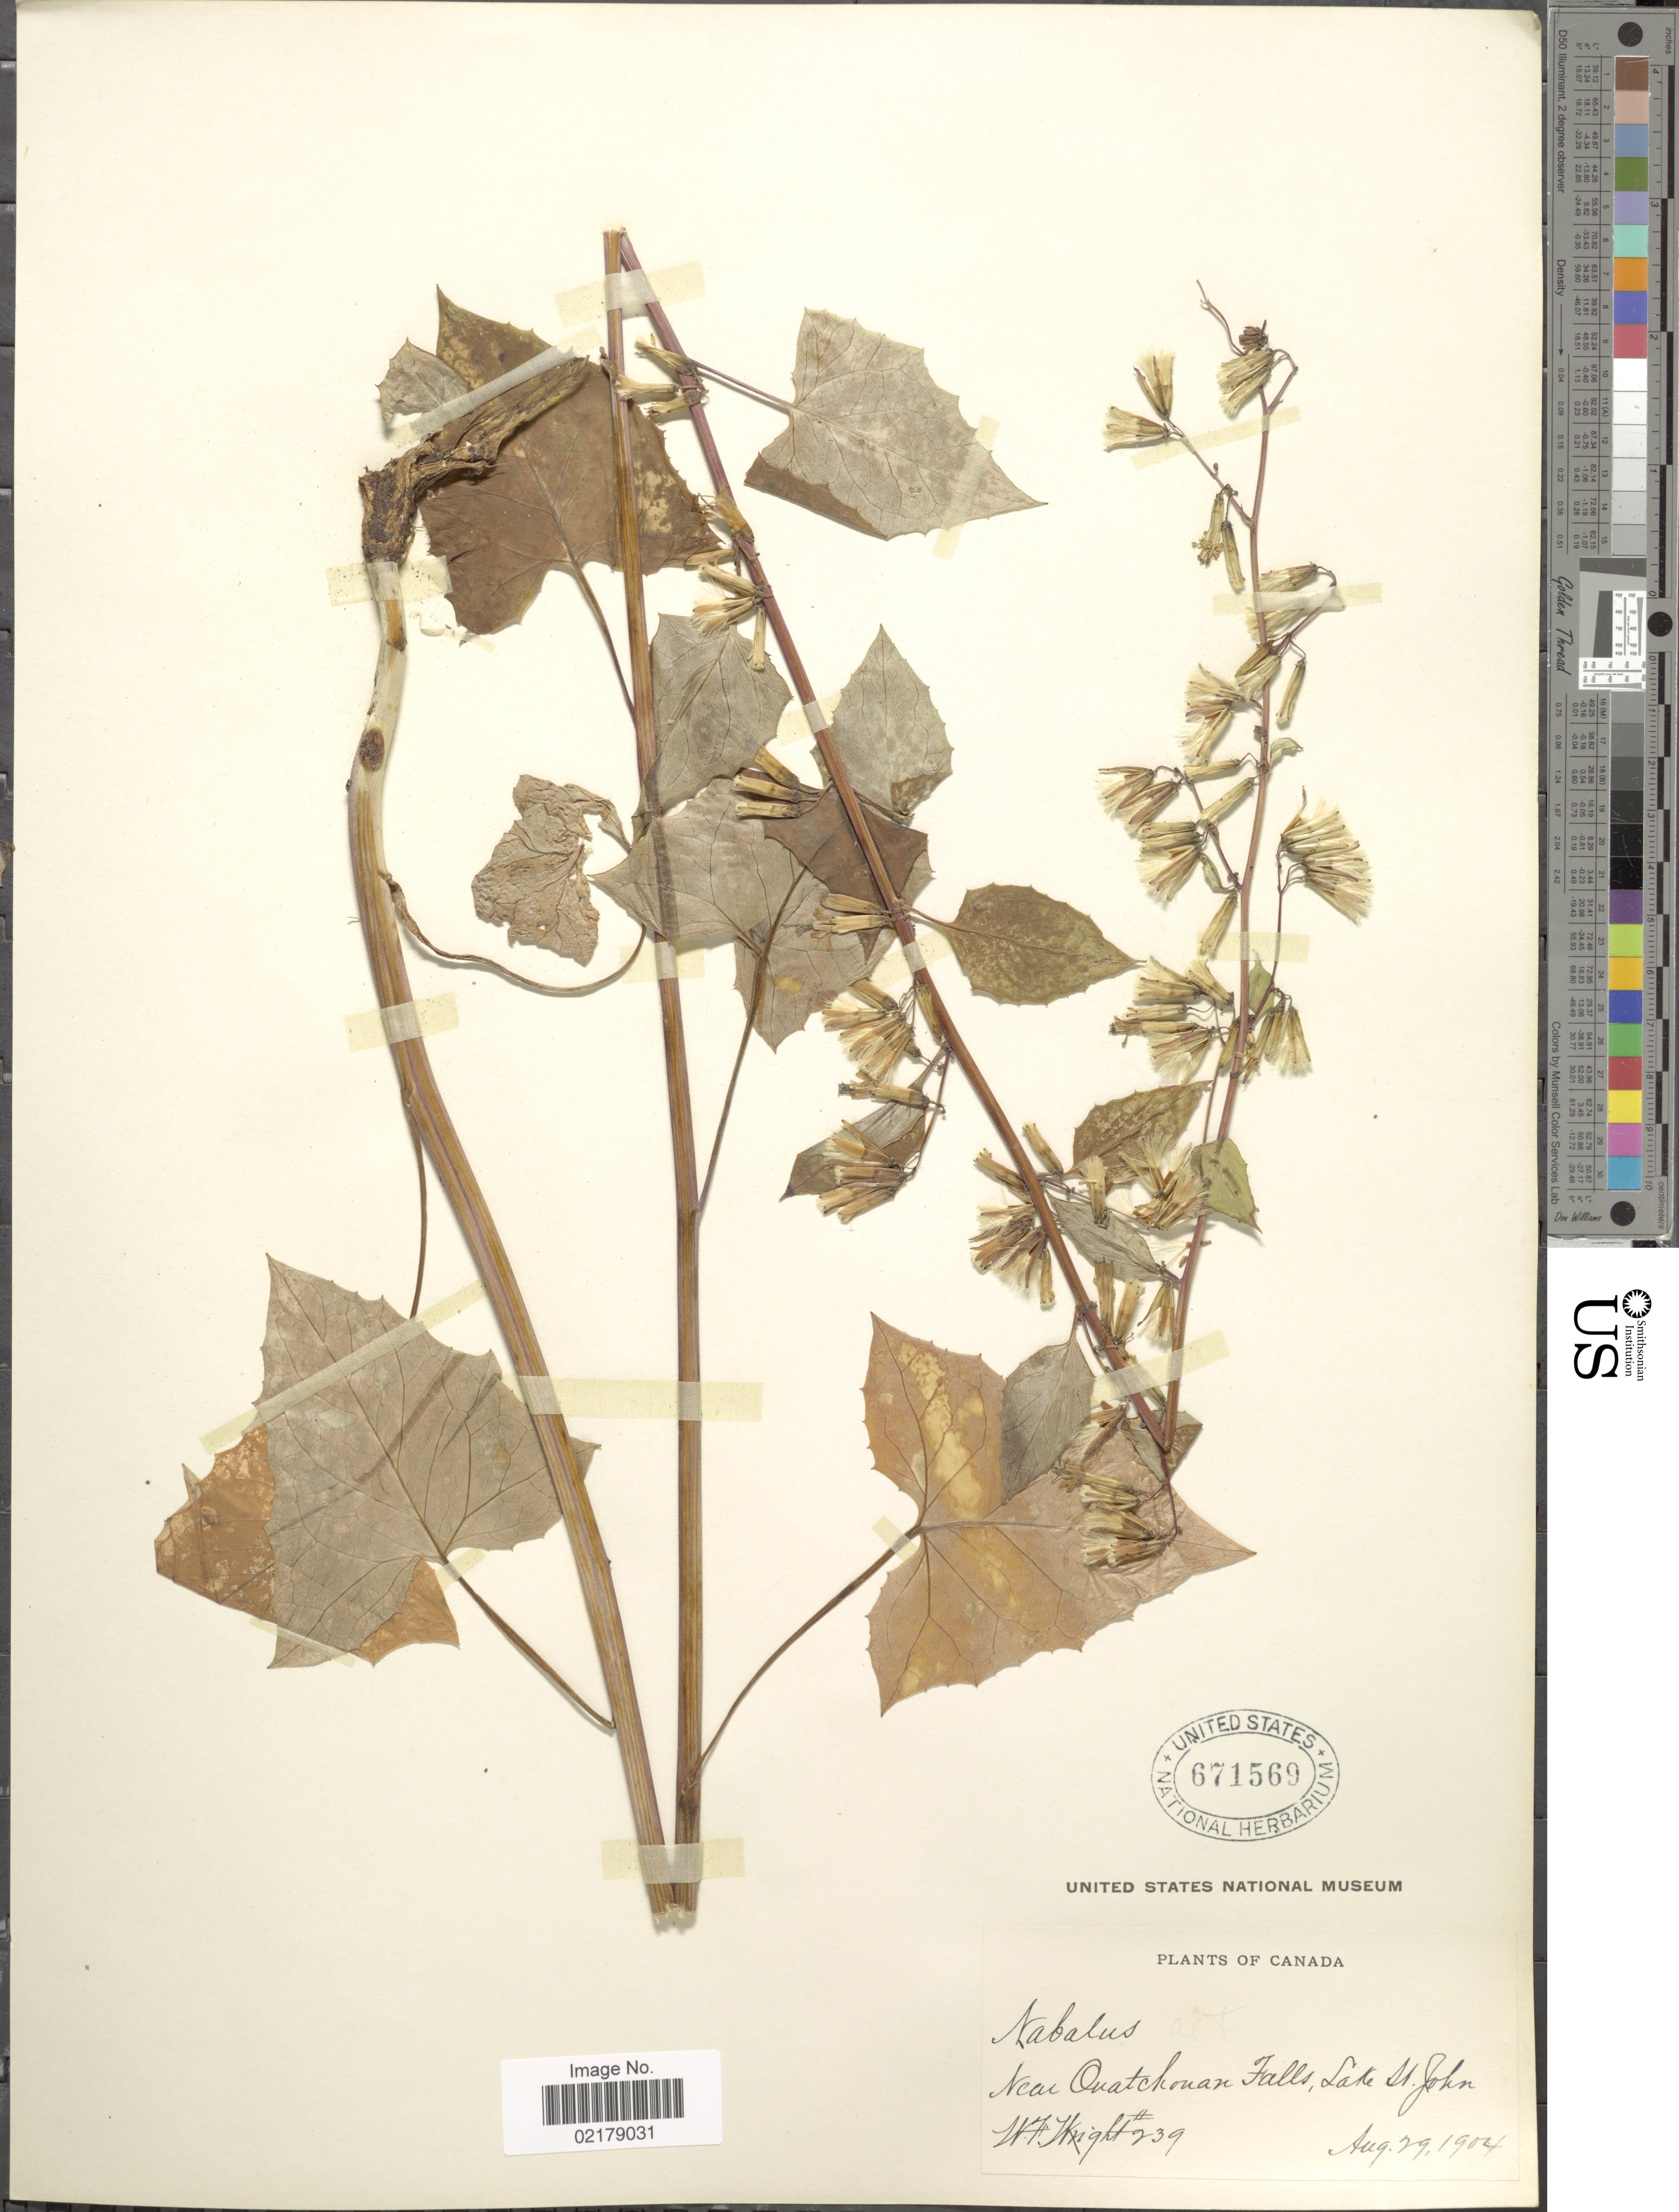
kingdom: Plantae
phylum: Tracheophyta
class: Magnoliopsida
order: Asterales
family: Asteraceae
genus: Nabalus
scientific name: Nabalus altissimus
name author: (L.) Hook.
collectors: W. F. Wright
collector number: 239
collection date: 1904-08-29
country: Canada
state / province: Quebec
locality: Near Outachouan Falls, lake St. John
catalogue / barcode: US 671569